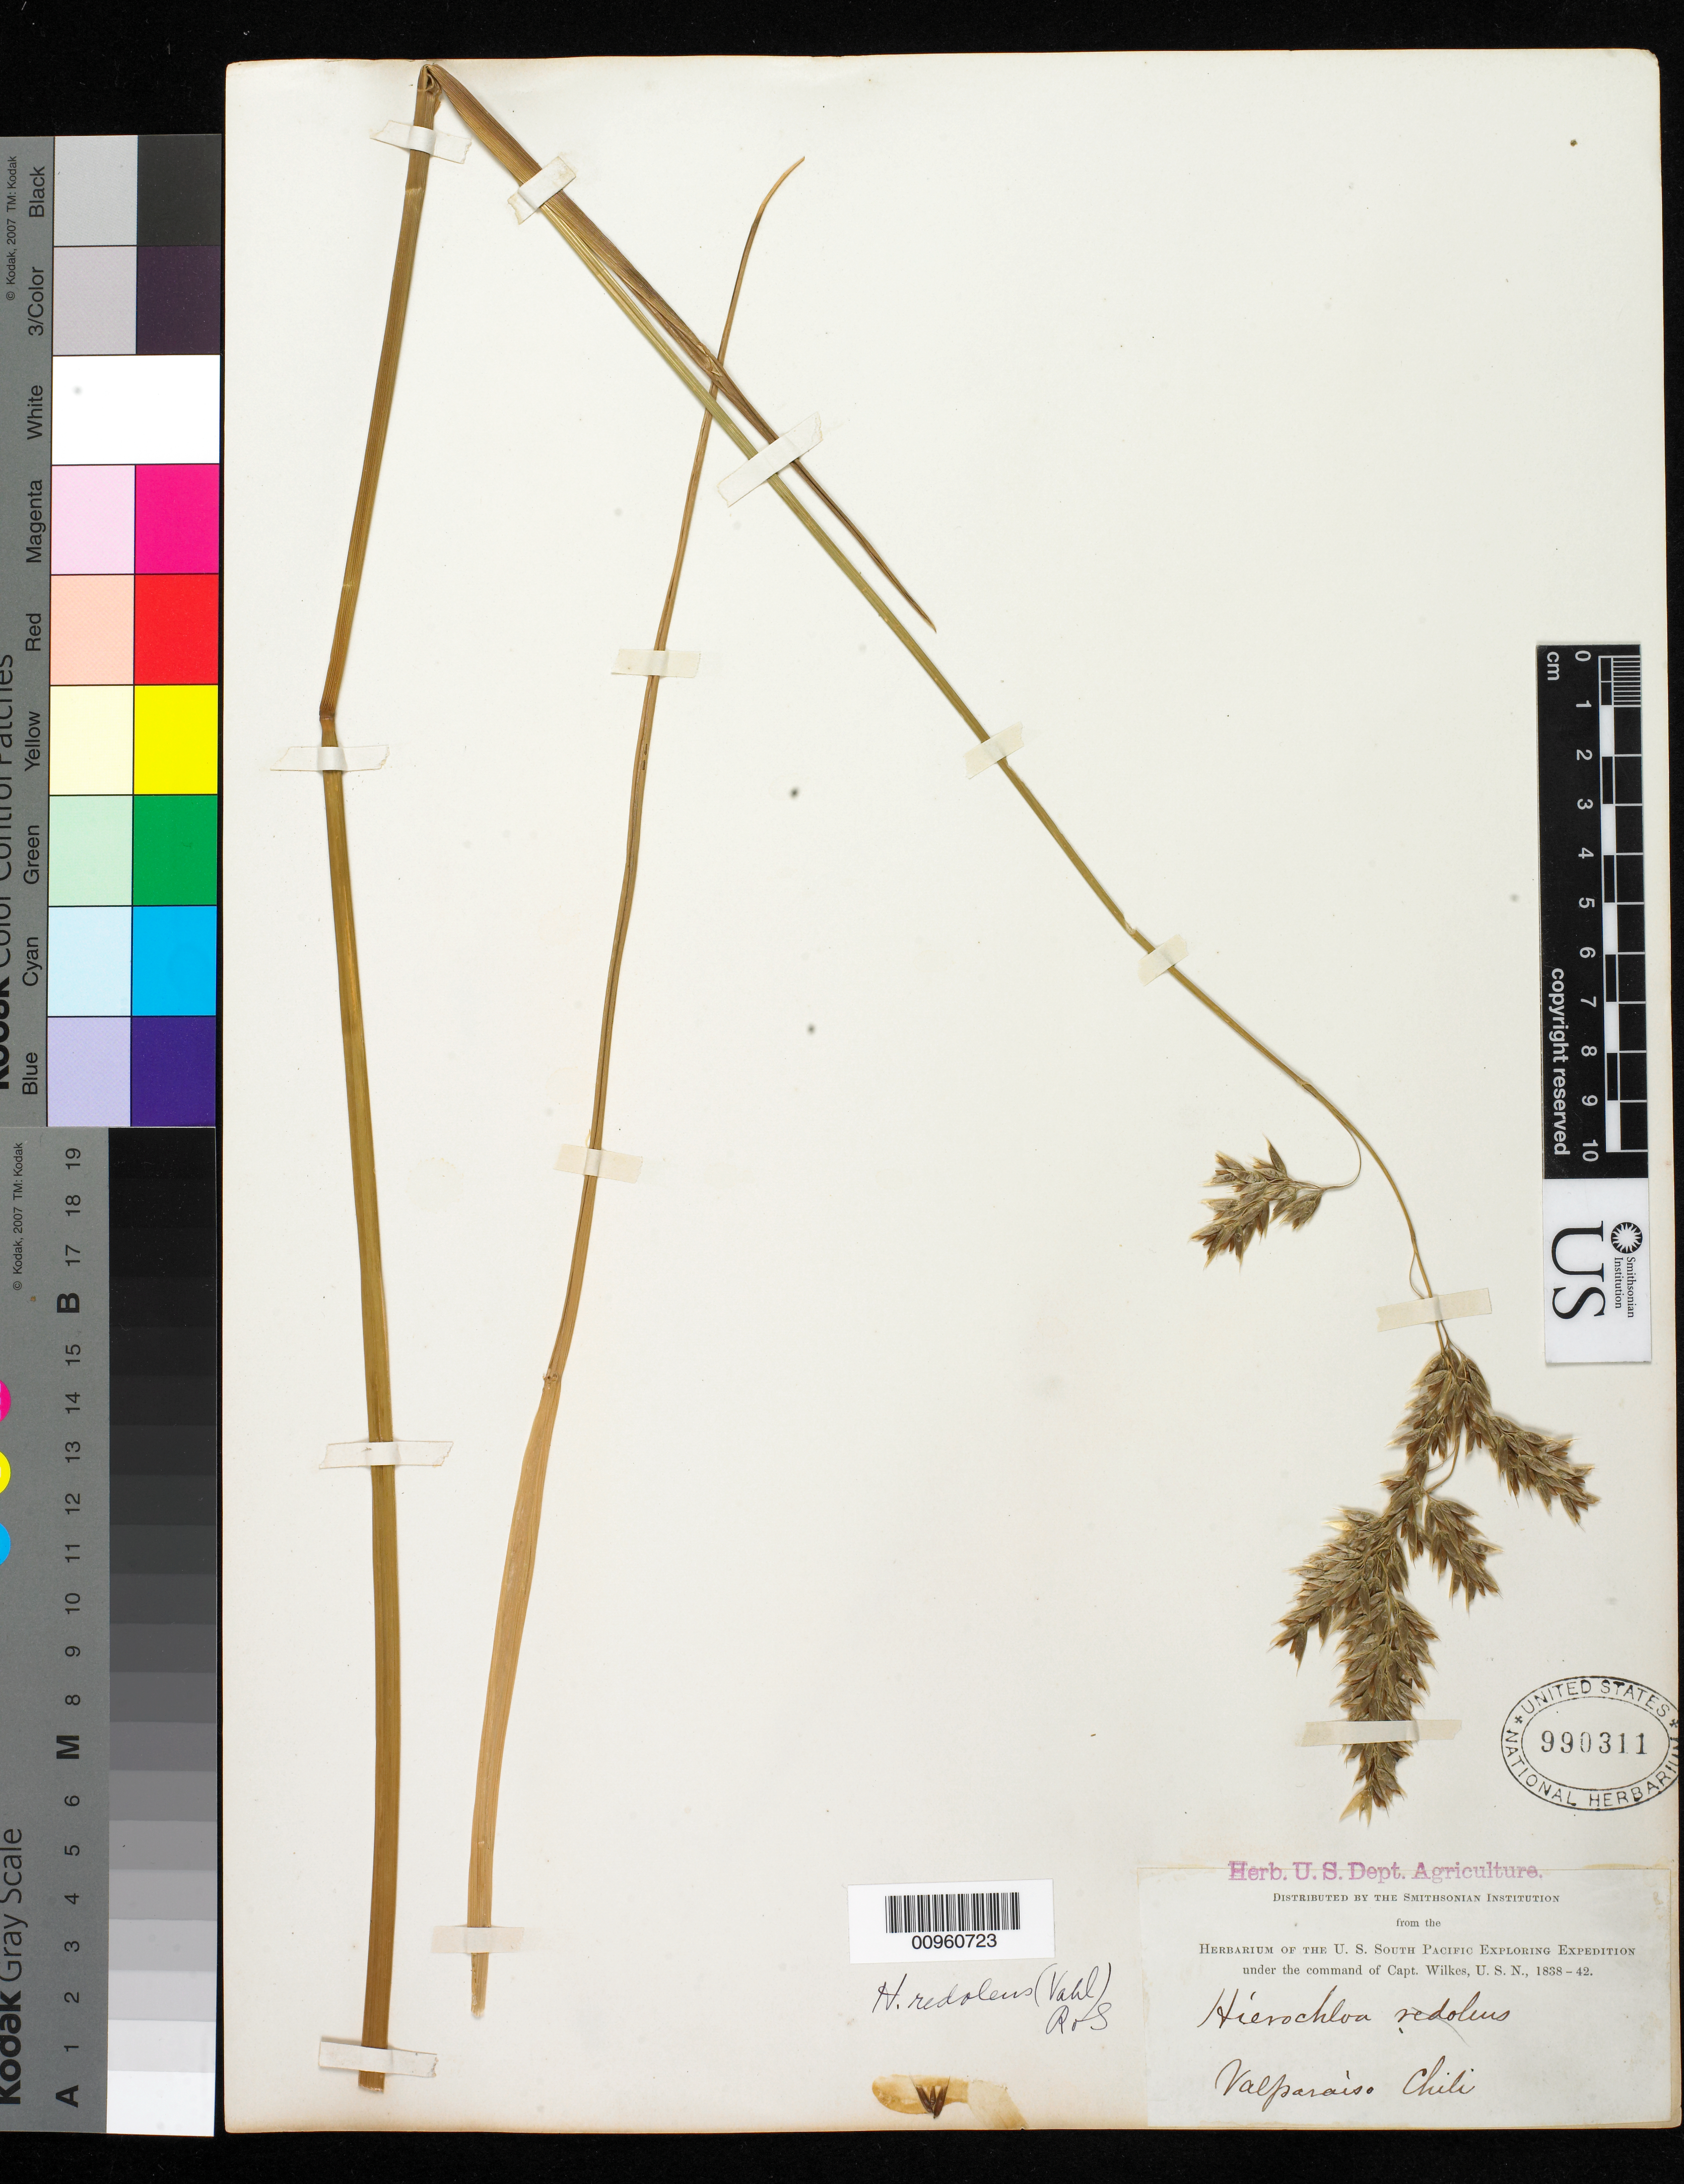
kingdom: Plantae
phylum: Tracheophyta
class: Liliopsida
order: Poales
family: Poaceae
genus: Anthoxanthum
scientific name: Anthoxanthum redolens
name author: (Vahl) P. Royen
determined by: Poaceae Reorganization Project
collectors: Wilkes Explor. Exped.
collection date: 1838/1842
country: Chile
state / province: Valparaíso (V)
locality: Valparaiso, Chili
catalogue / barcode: US 990311